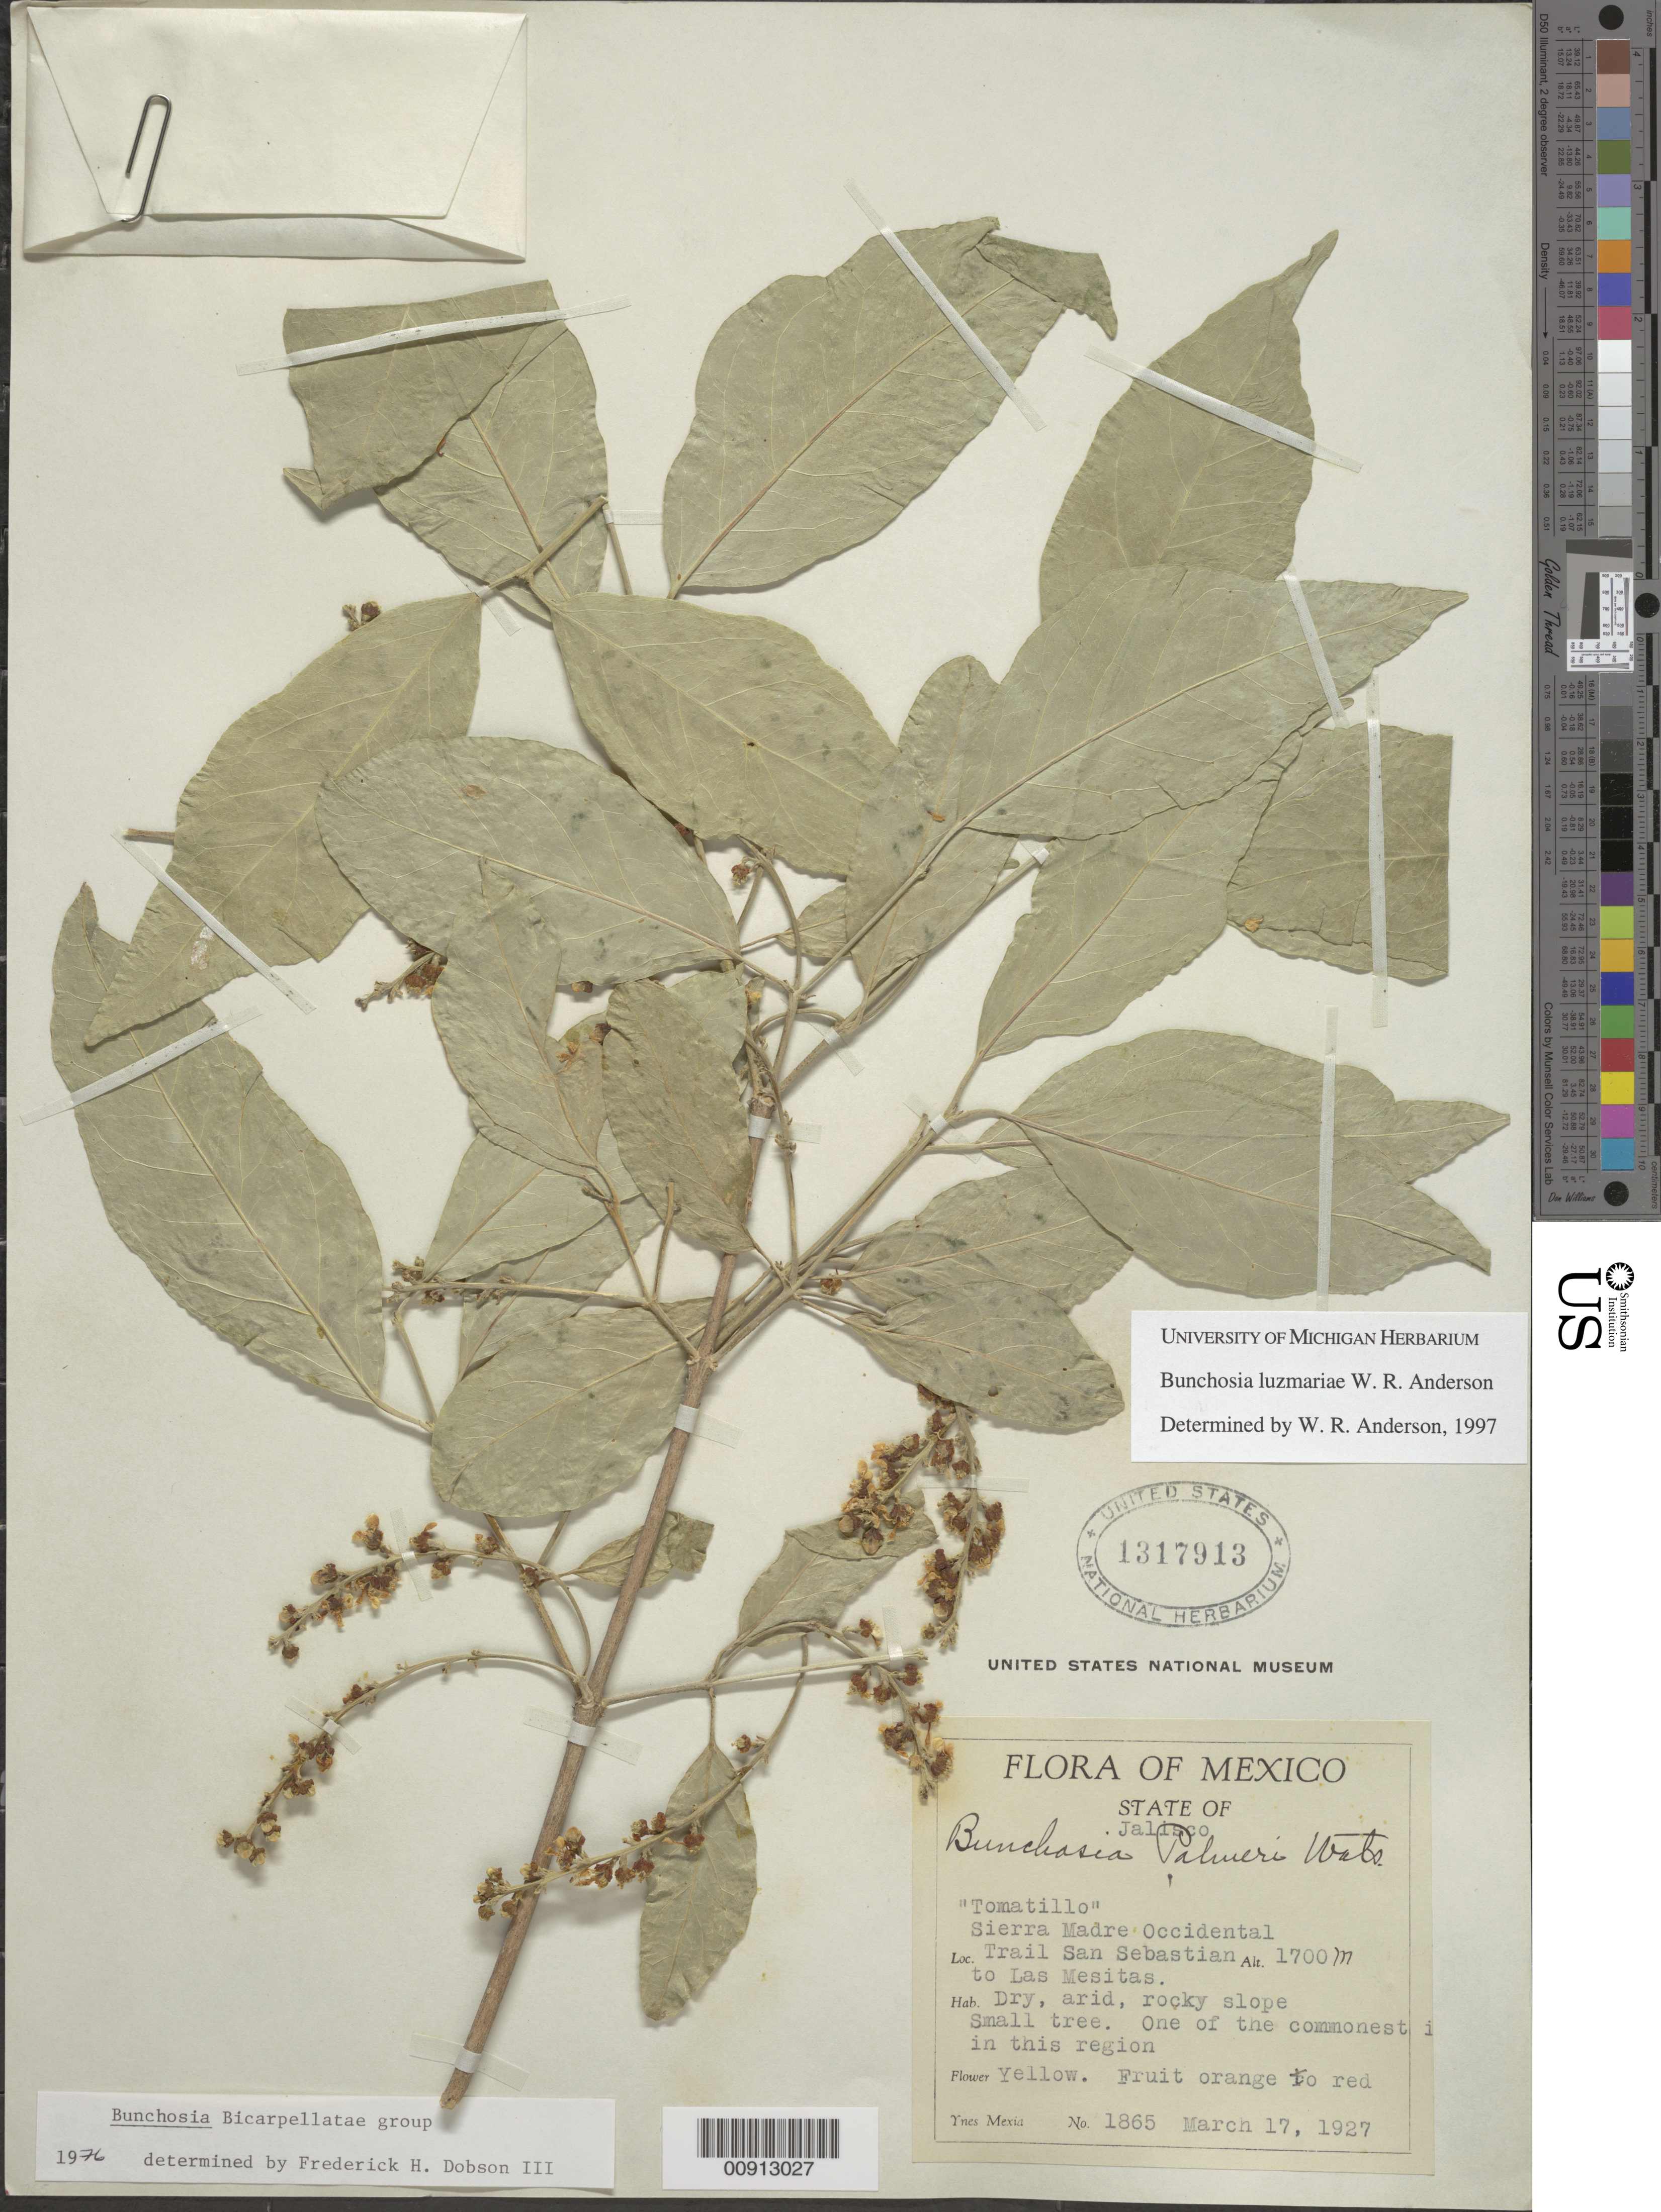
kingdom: Plantae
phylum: Tracheophyta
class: Magnoliopsida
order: Malpighiales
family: Malpighiaceae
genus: Bunchosia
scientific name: Bunchosia luzmariae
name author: W.R. Anderson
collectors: Y. Mexia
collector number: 1865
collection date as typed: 17 Mar 1927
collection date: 1927-03-17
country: Mexico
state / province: Jalisco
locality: State of Jalisco. Sierra Madre Occidental. Trail San Sebastian to Las Mesitas.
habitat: Dry, arid, rocky slope.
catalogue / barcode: US 1317913